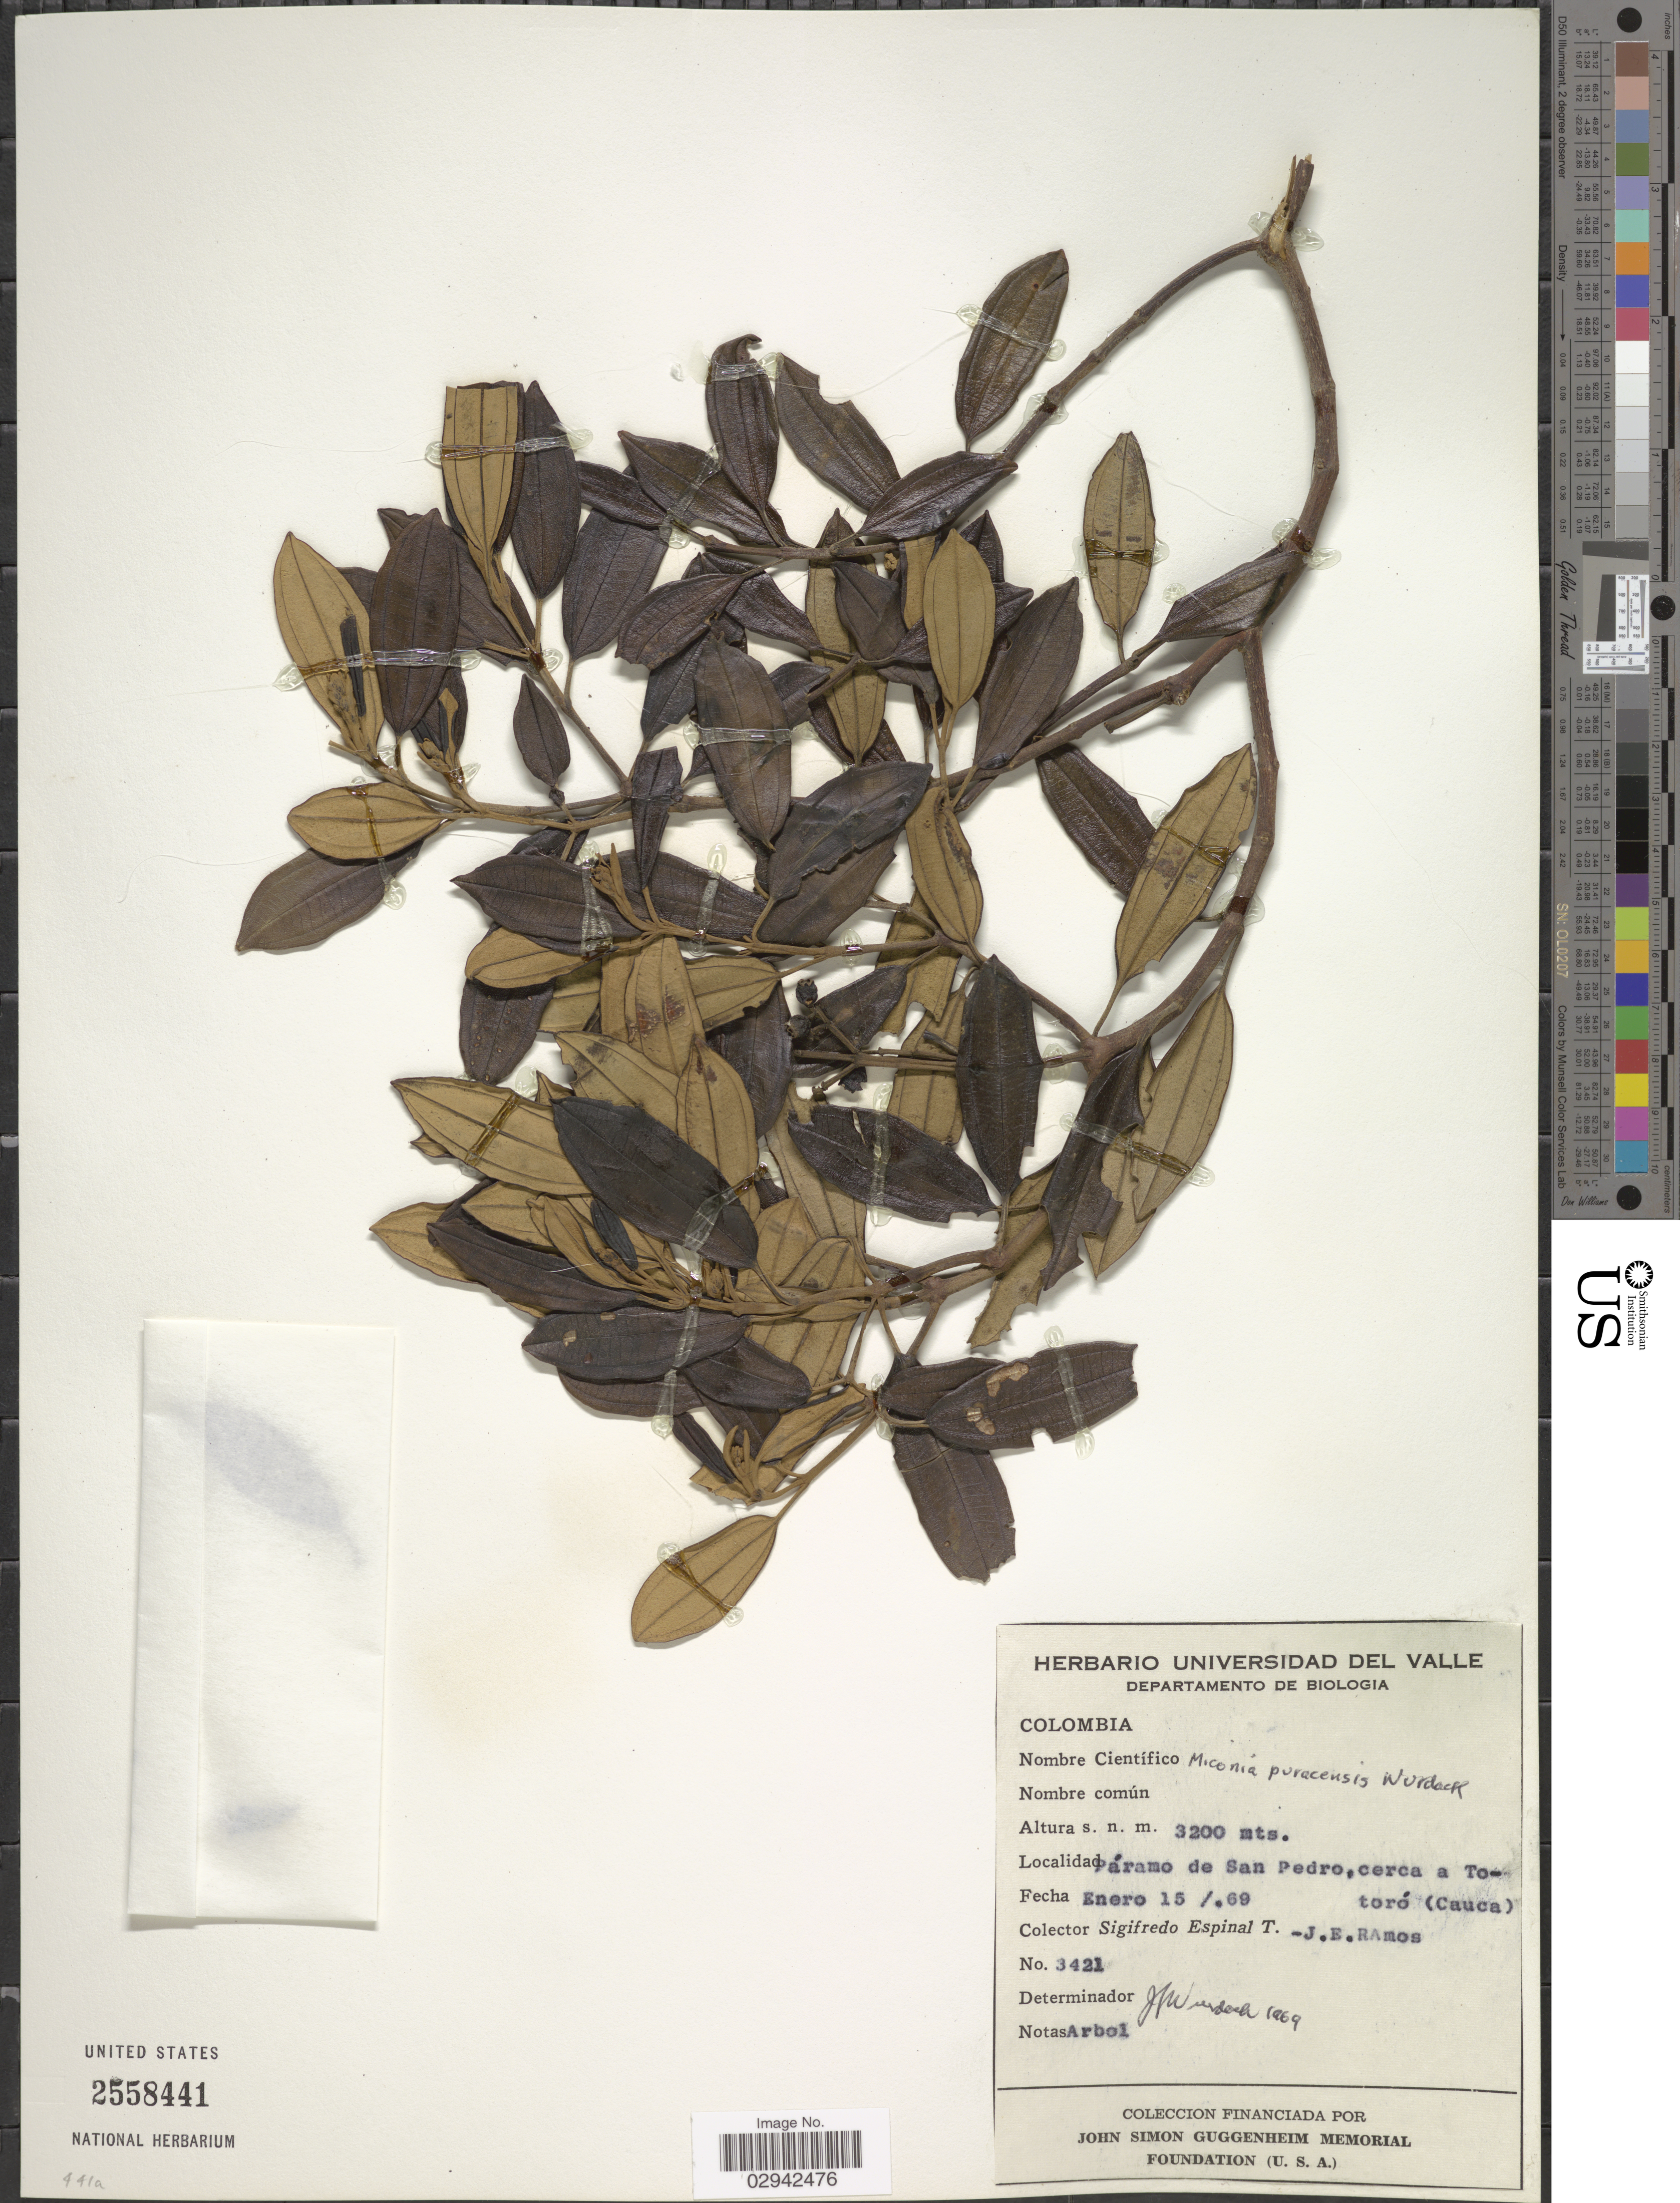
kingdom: Plantae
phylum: Tracheophyta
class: Magnoliopsida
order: Myrtales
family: Melastomataceae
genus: Miconia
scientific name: Miconia puracensis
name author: Wurdack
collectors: S. Espinal & J. E. Ramos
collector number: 3421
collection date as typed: Transcribed d/m/y: 15/1/69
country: Colombia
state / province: Cauca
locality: Páramo de San pedro, cerca a Totoró (Cauca).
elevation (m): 3200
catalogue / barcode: US 2558441